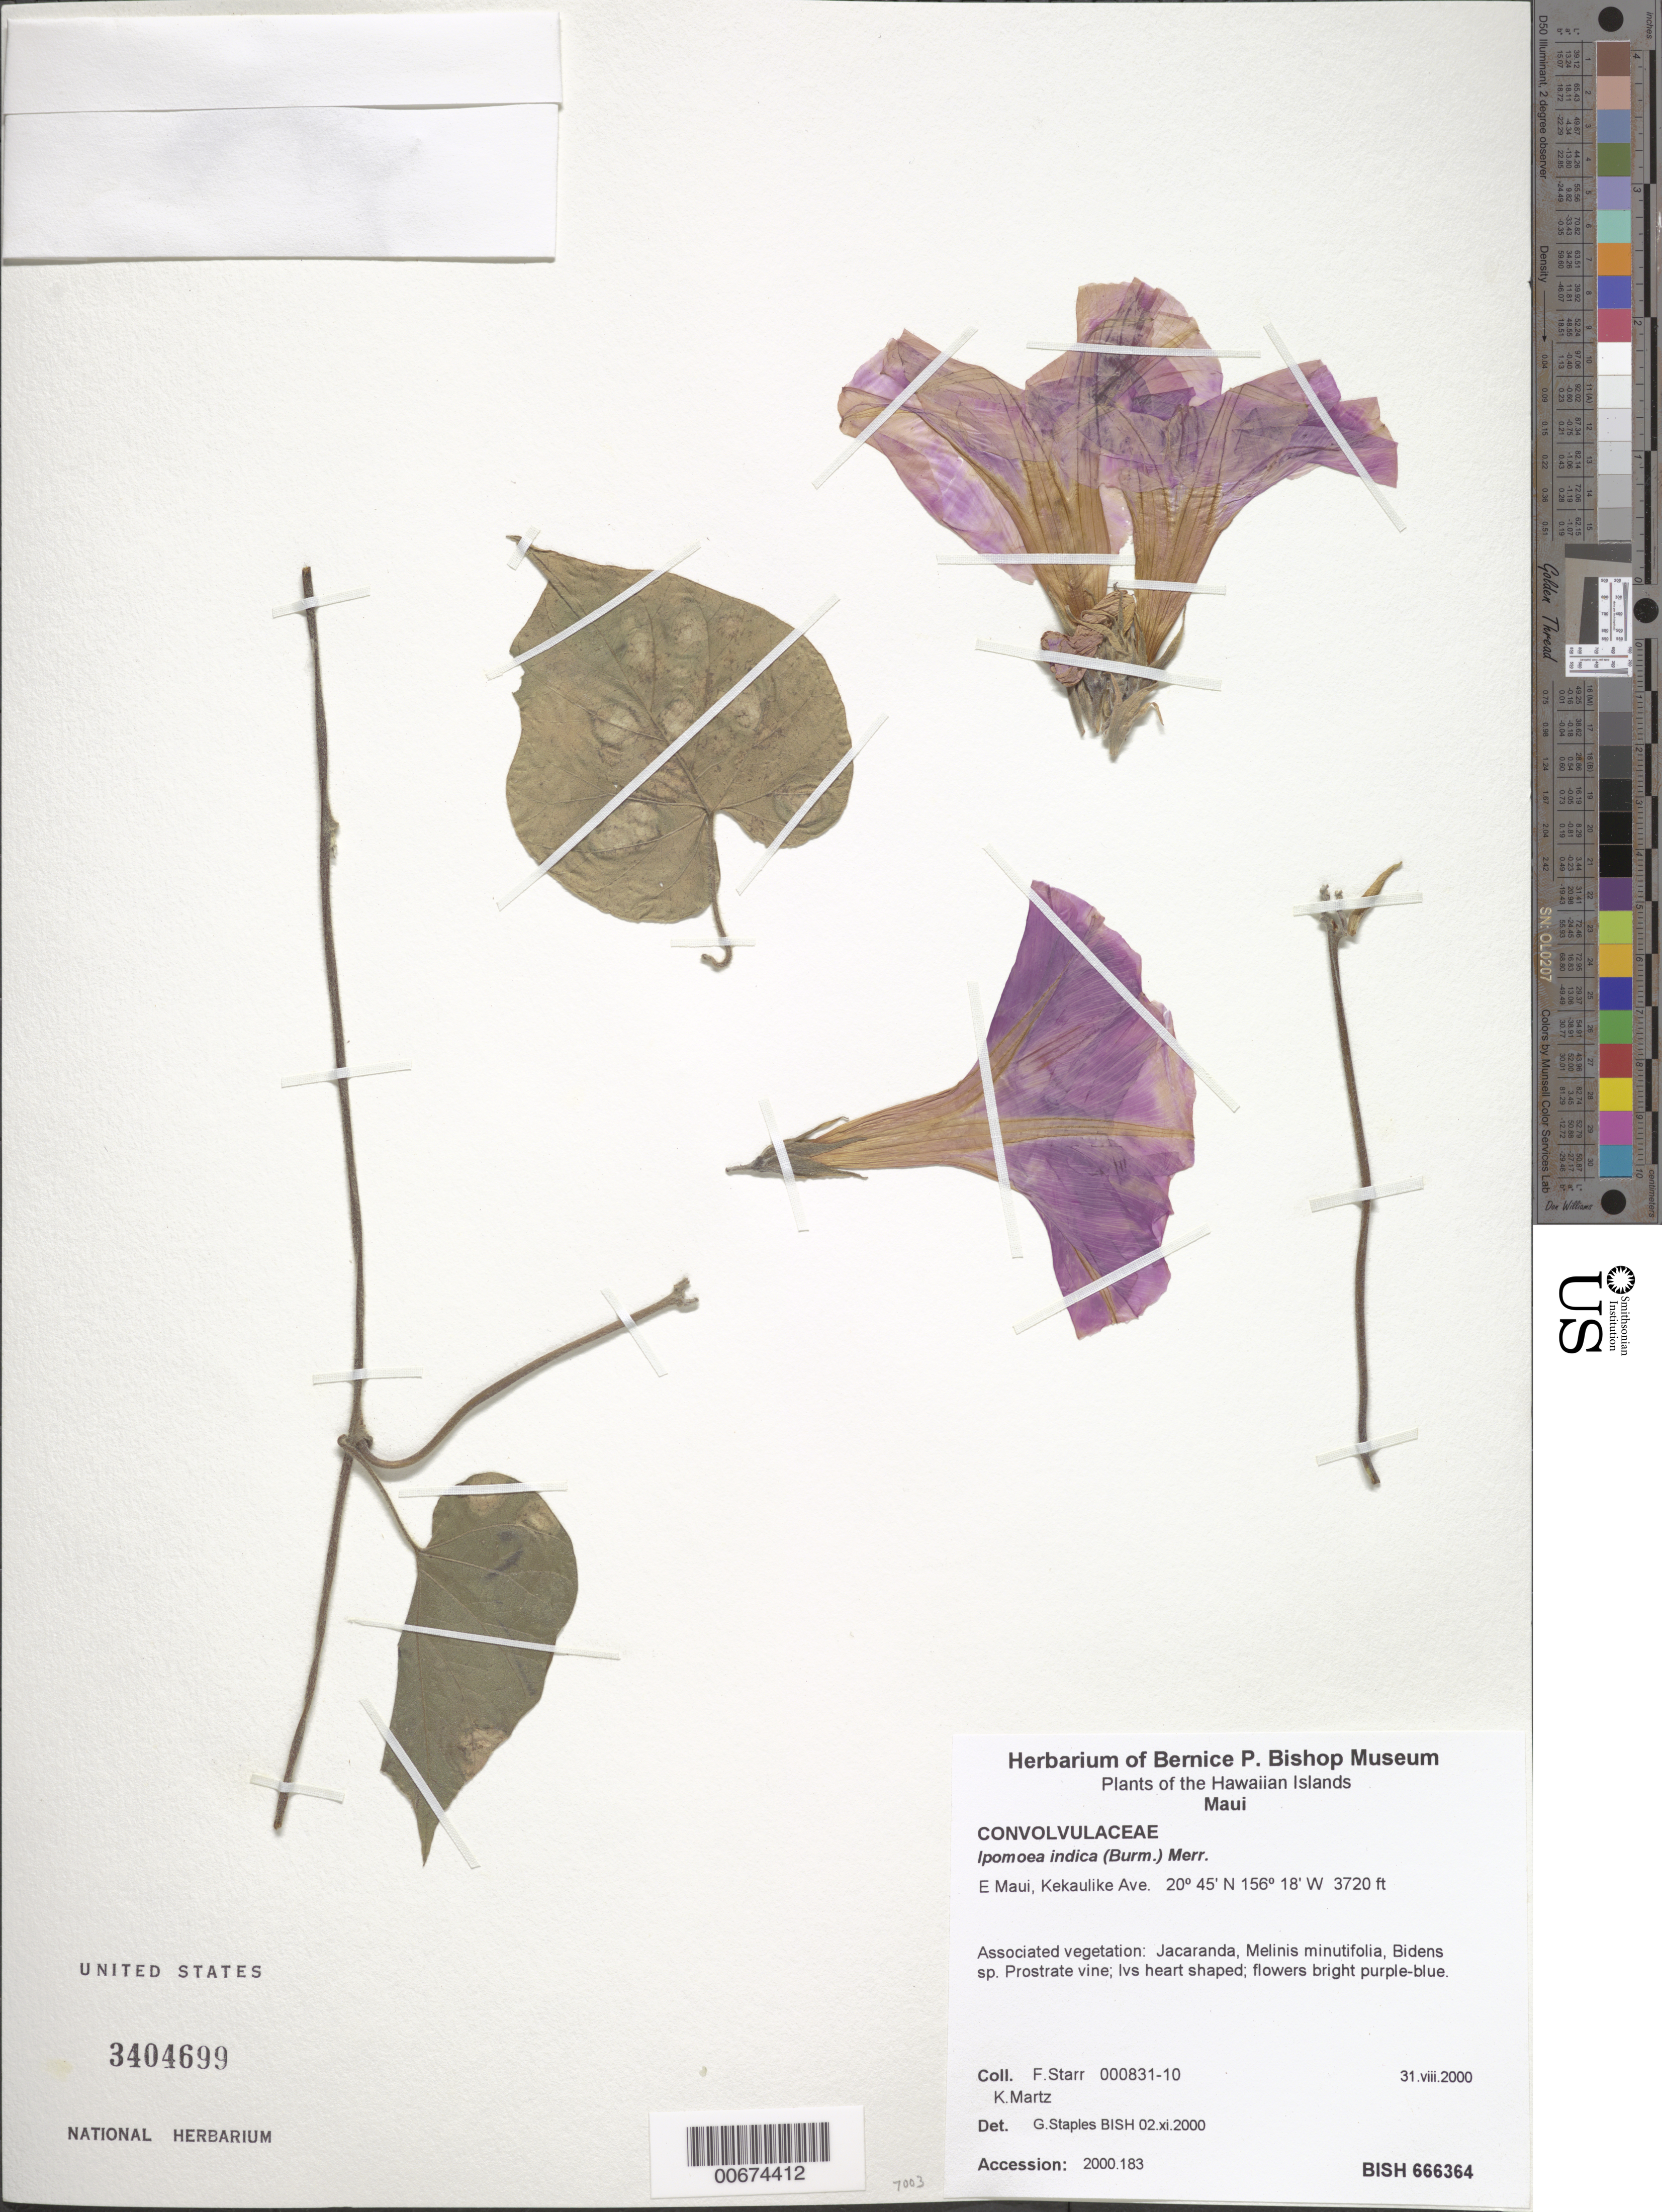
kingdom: Plantae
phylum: Tracheophyta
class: Magnoliopsida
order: Solanales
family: Convolvulaceae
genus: Ipomoea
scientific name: Ipomoea indica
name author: (Burm.) Merr.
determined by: Staples, G. W.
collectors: F. Starr & K. Martz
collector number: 000831-10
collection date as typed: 31 Aug 2000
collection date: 2000-08-31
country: United States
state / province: Hawaii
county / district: Maui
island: Maui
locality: E Maui, Kekaulike Ave.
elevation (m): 1133.9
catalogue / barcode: US 3404699